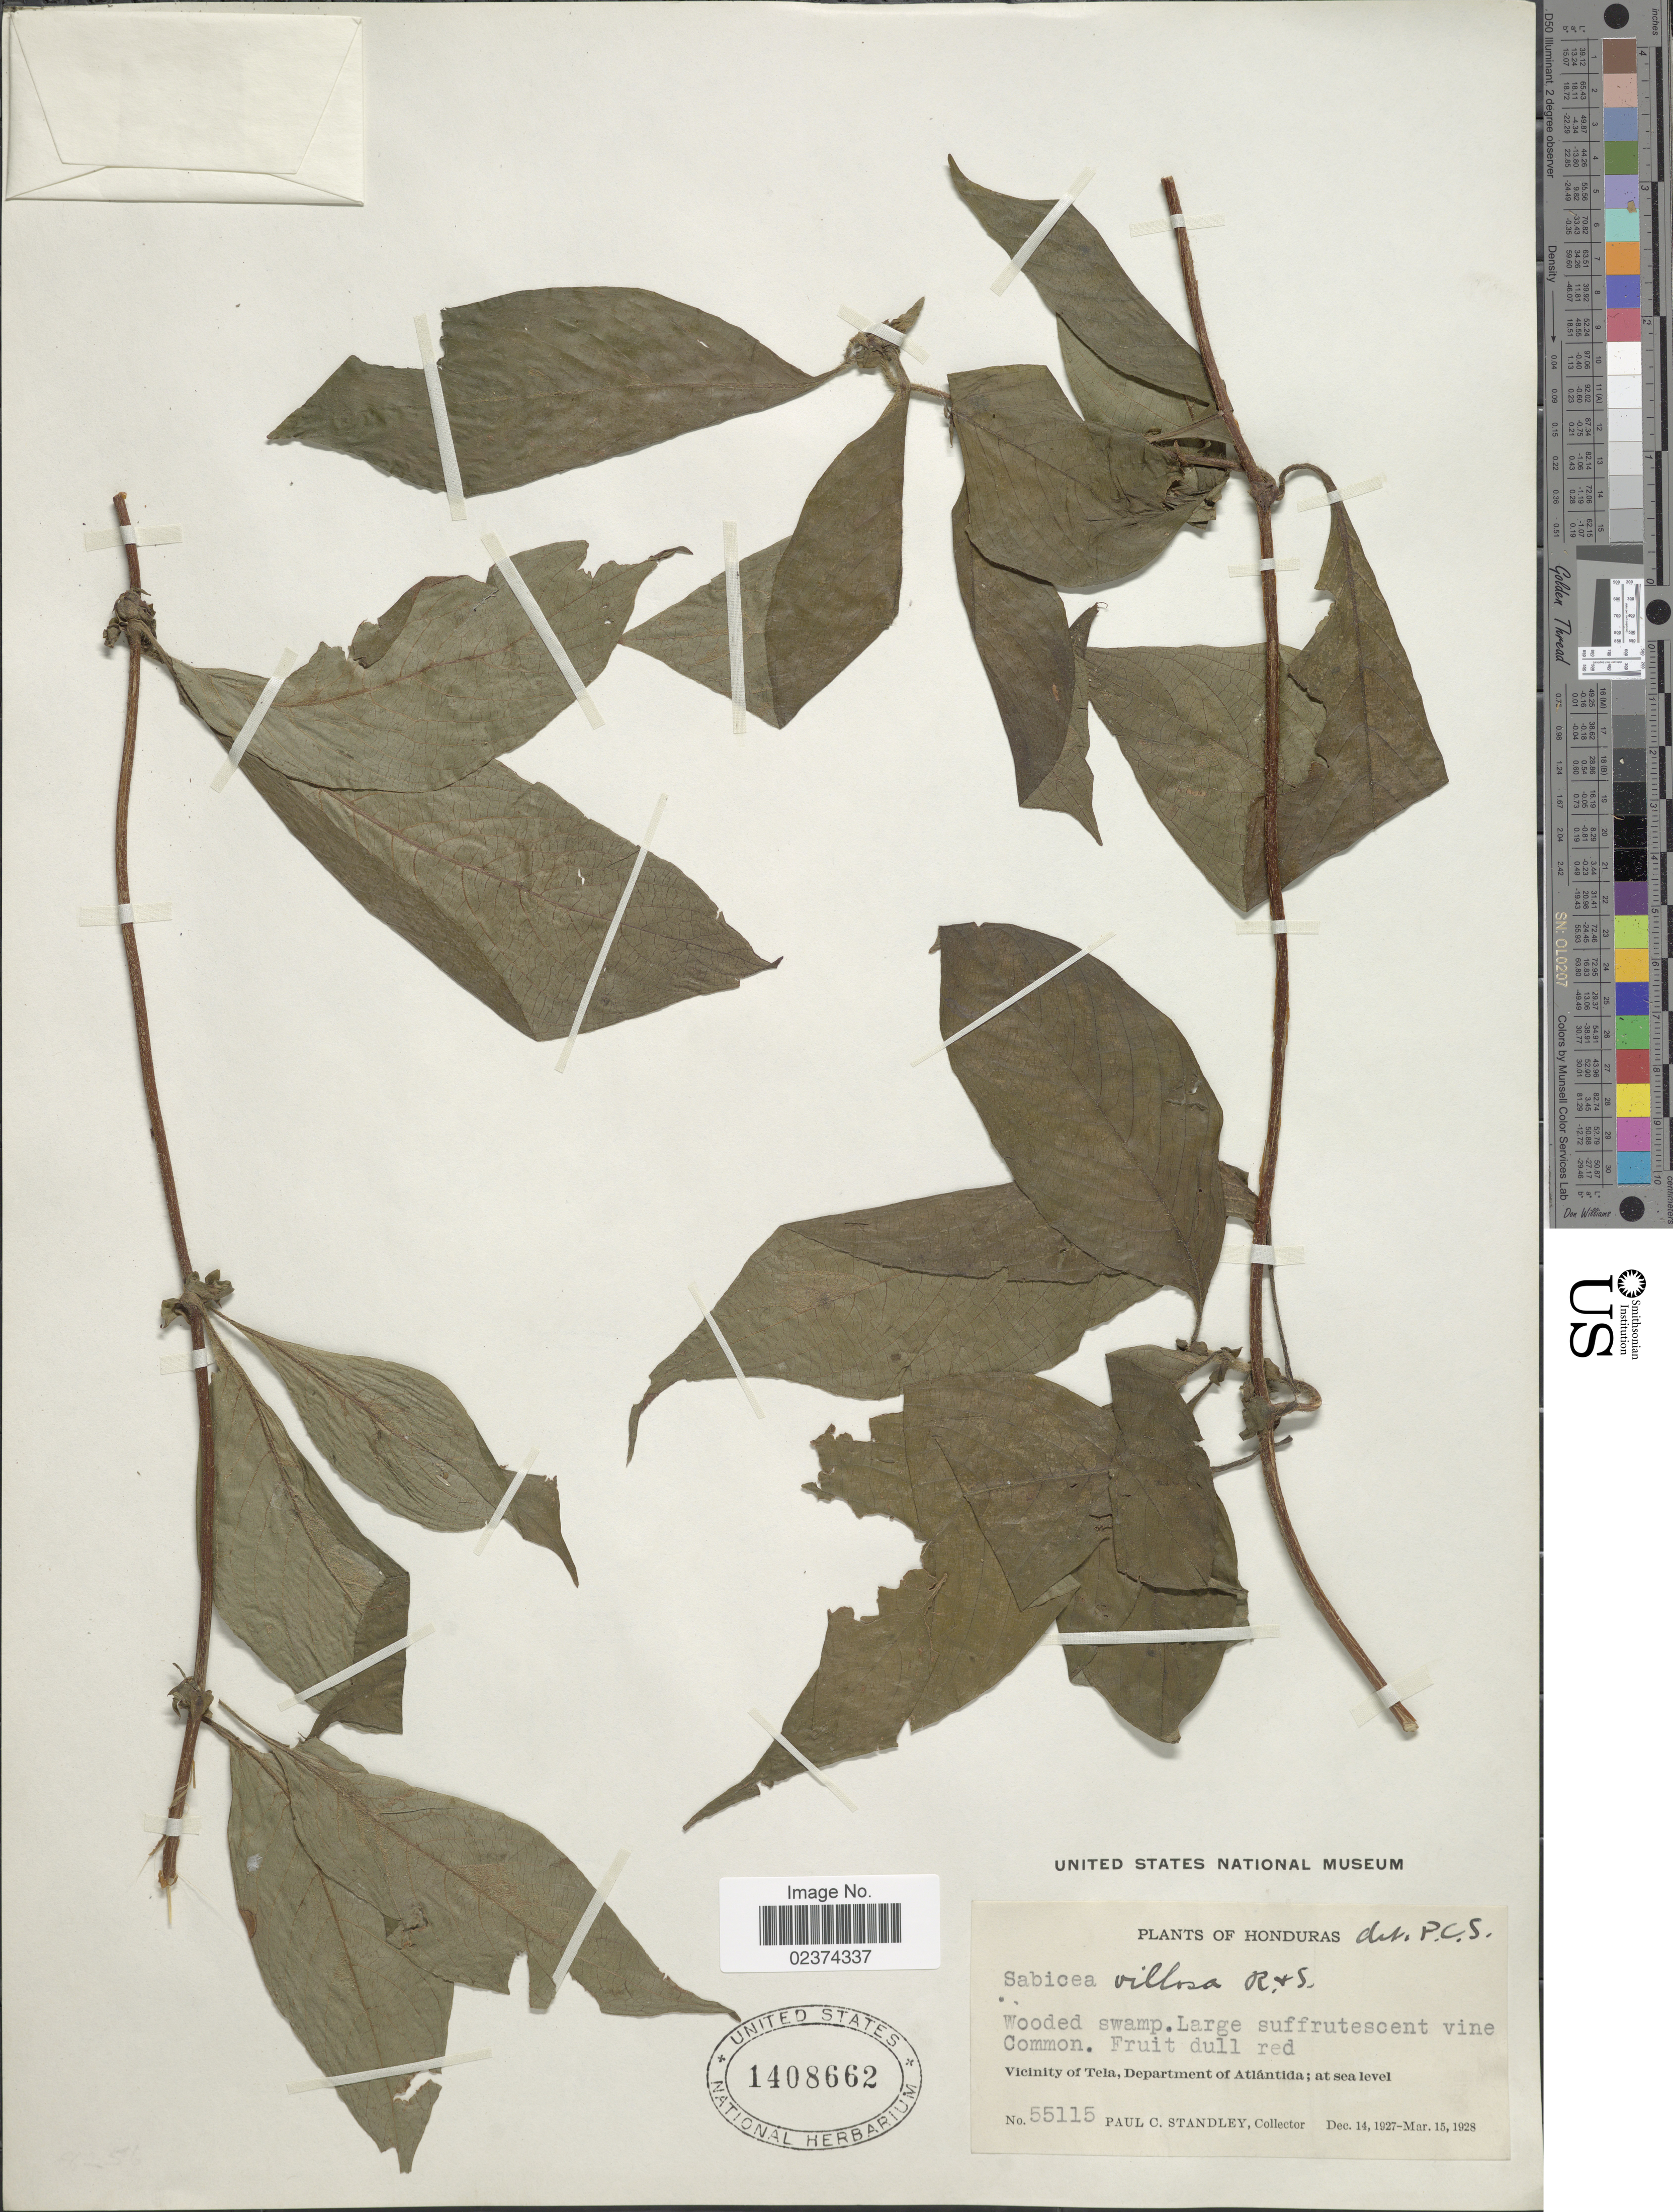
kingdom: Plantae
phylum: Tracheophyta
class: Magnoliopsida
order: Gentianales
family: Rubiaceae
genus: Sabicea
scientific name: Sabicea hirsuta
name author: Kunth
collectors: P. C. Standley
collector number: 55115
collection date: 1927-12-14/1928-03-15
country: Honduras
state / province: Atlántida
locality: Vicinity of Tela, Department of Atlántida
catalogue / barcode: US 1408662